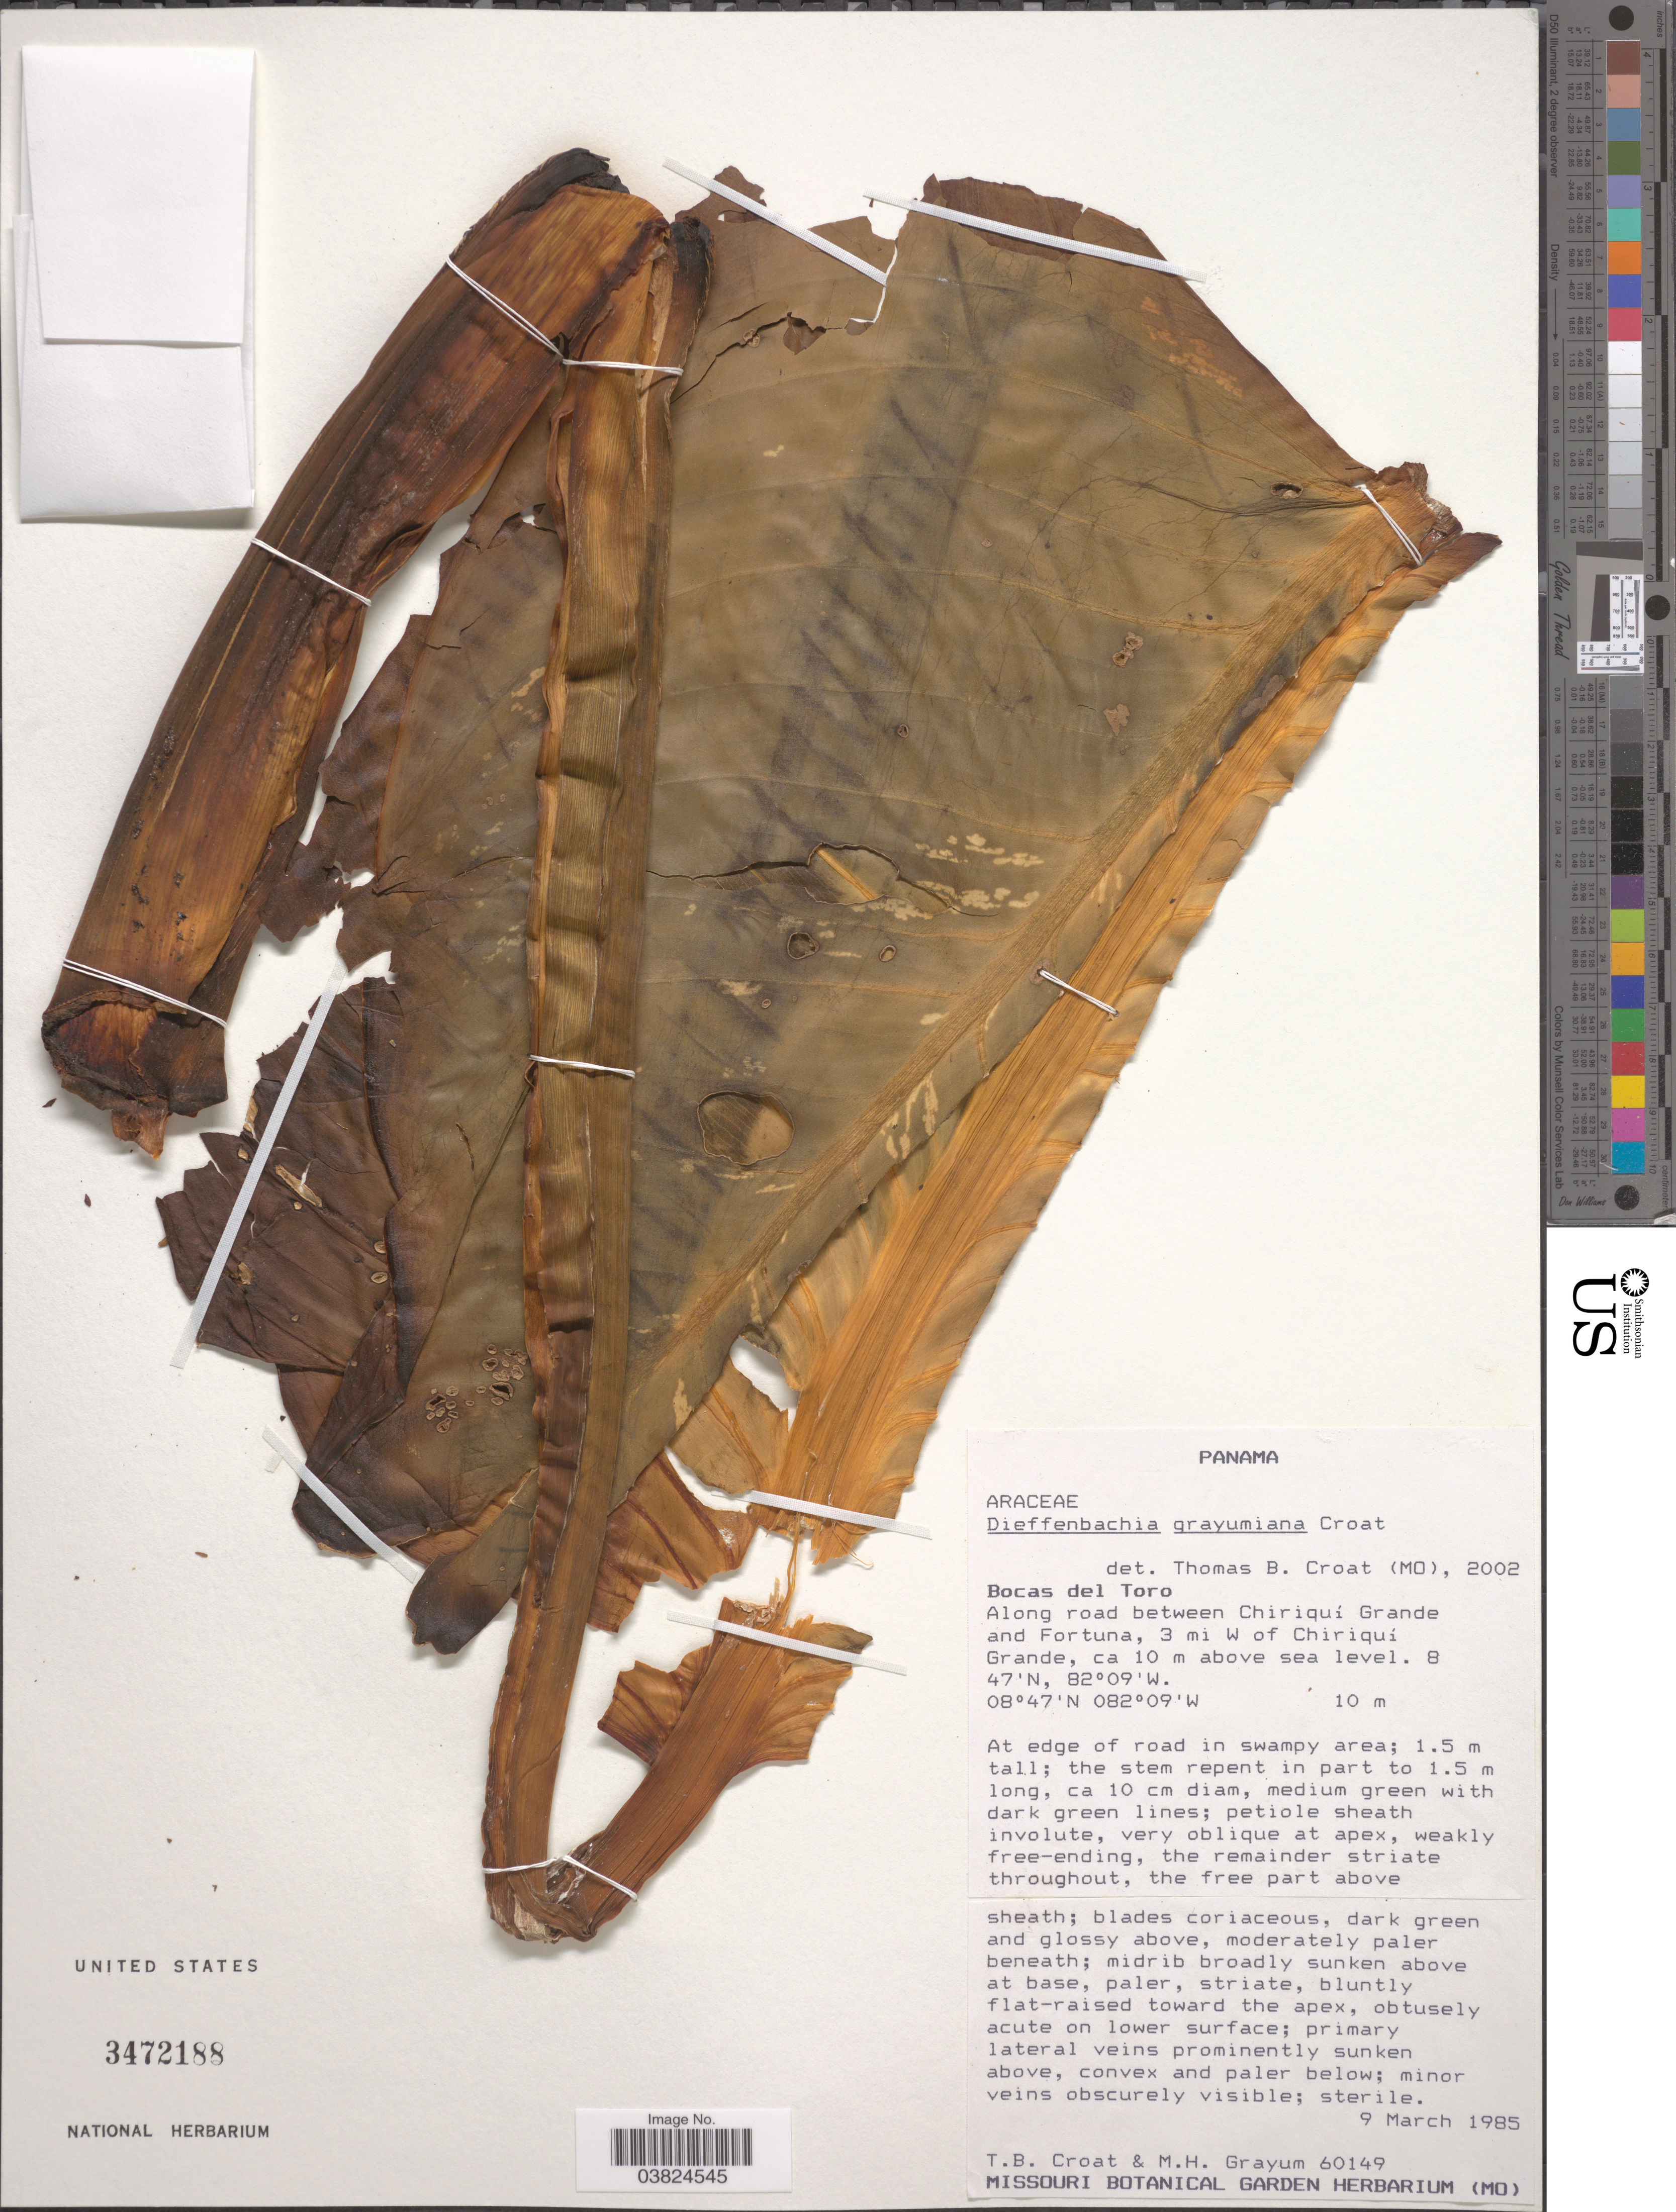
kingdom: Plantae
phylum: Tracheophyta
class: Liliopsida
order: Alismatales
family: Araceae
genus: Dieffenbachia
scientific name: Dieffenbachia grayumiana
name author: Croat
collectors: T. B. Croat & M. H. Grayum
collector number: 60149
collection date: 1985-03-09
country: Panama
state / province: Bocas del Toro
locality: Along road between Chiriquí Grande and Fortuna, 3 mi W of Chiriquí Grande.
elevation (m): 10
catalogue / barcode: US 3472188